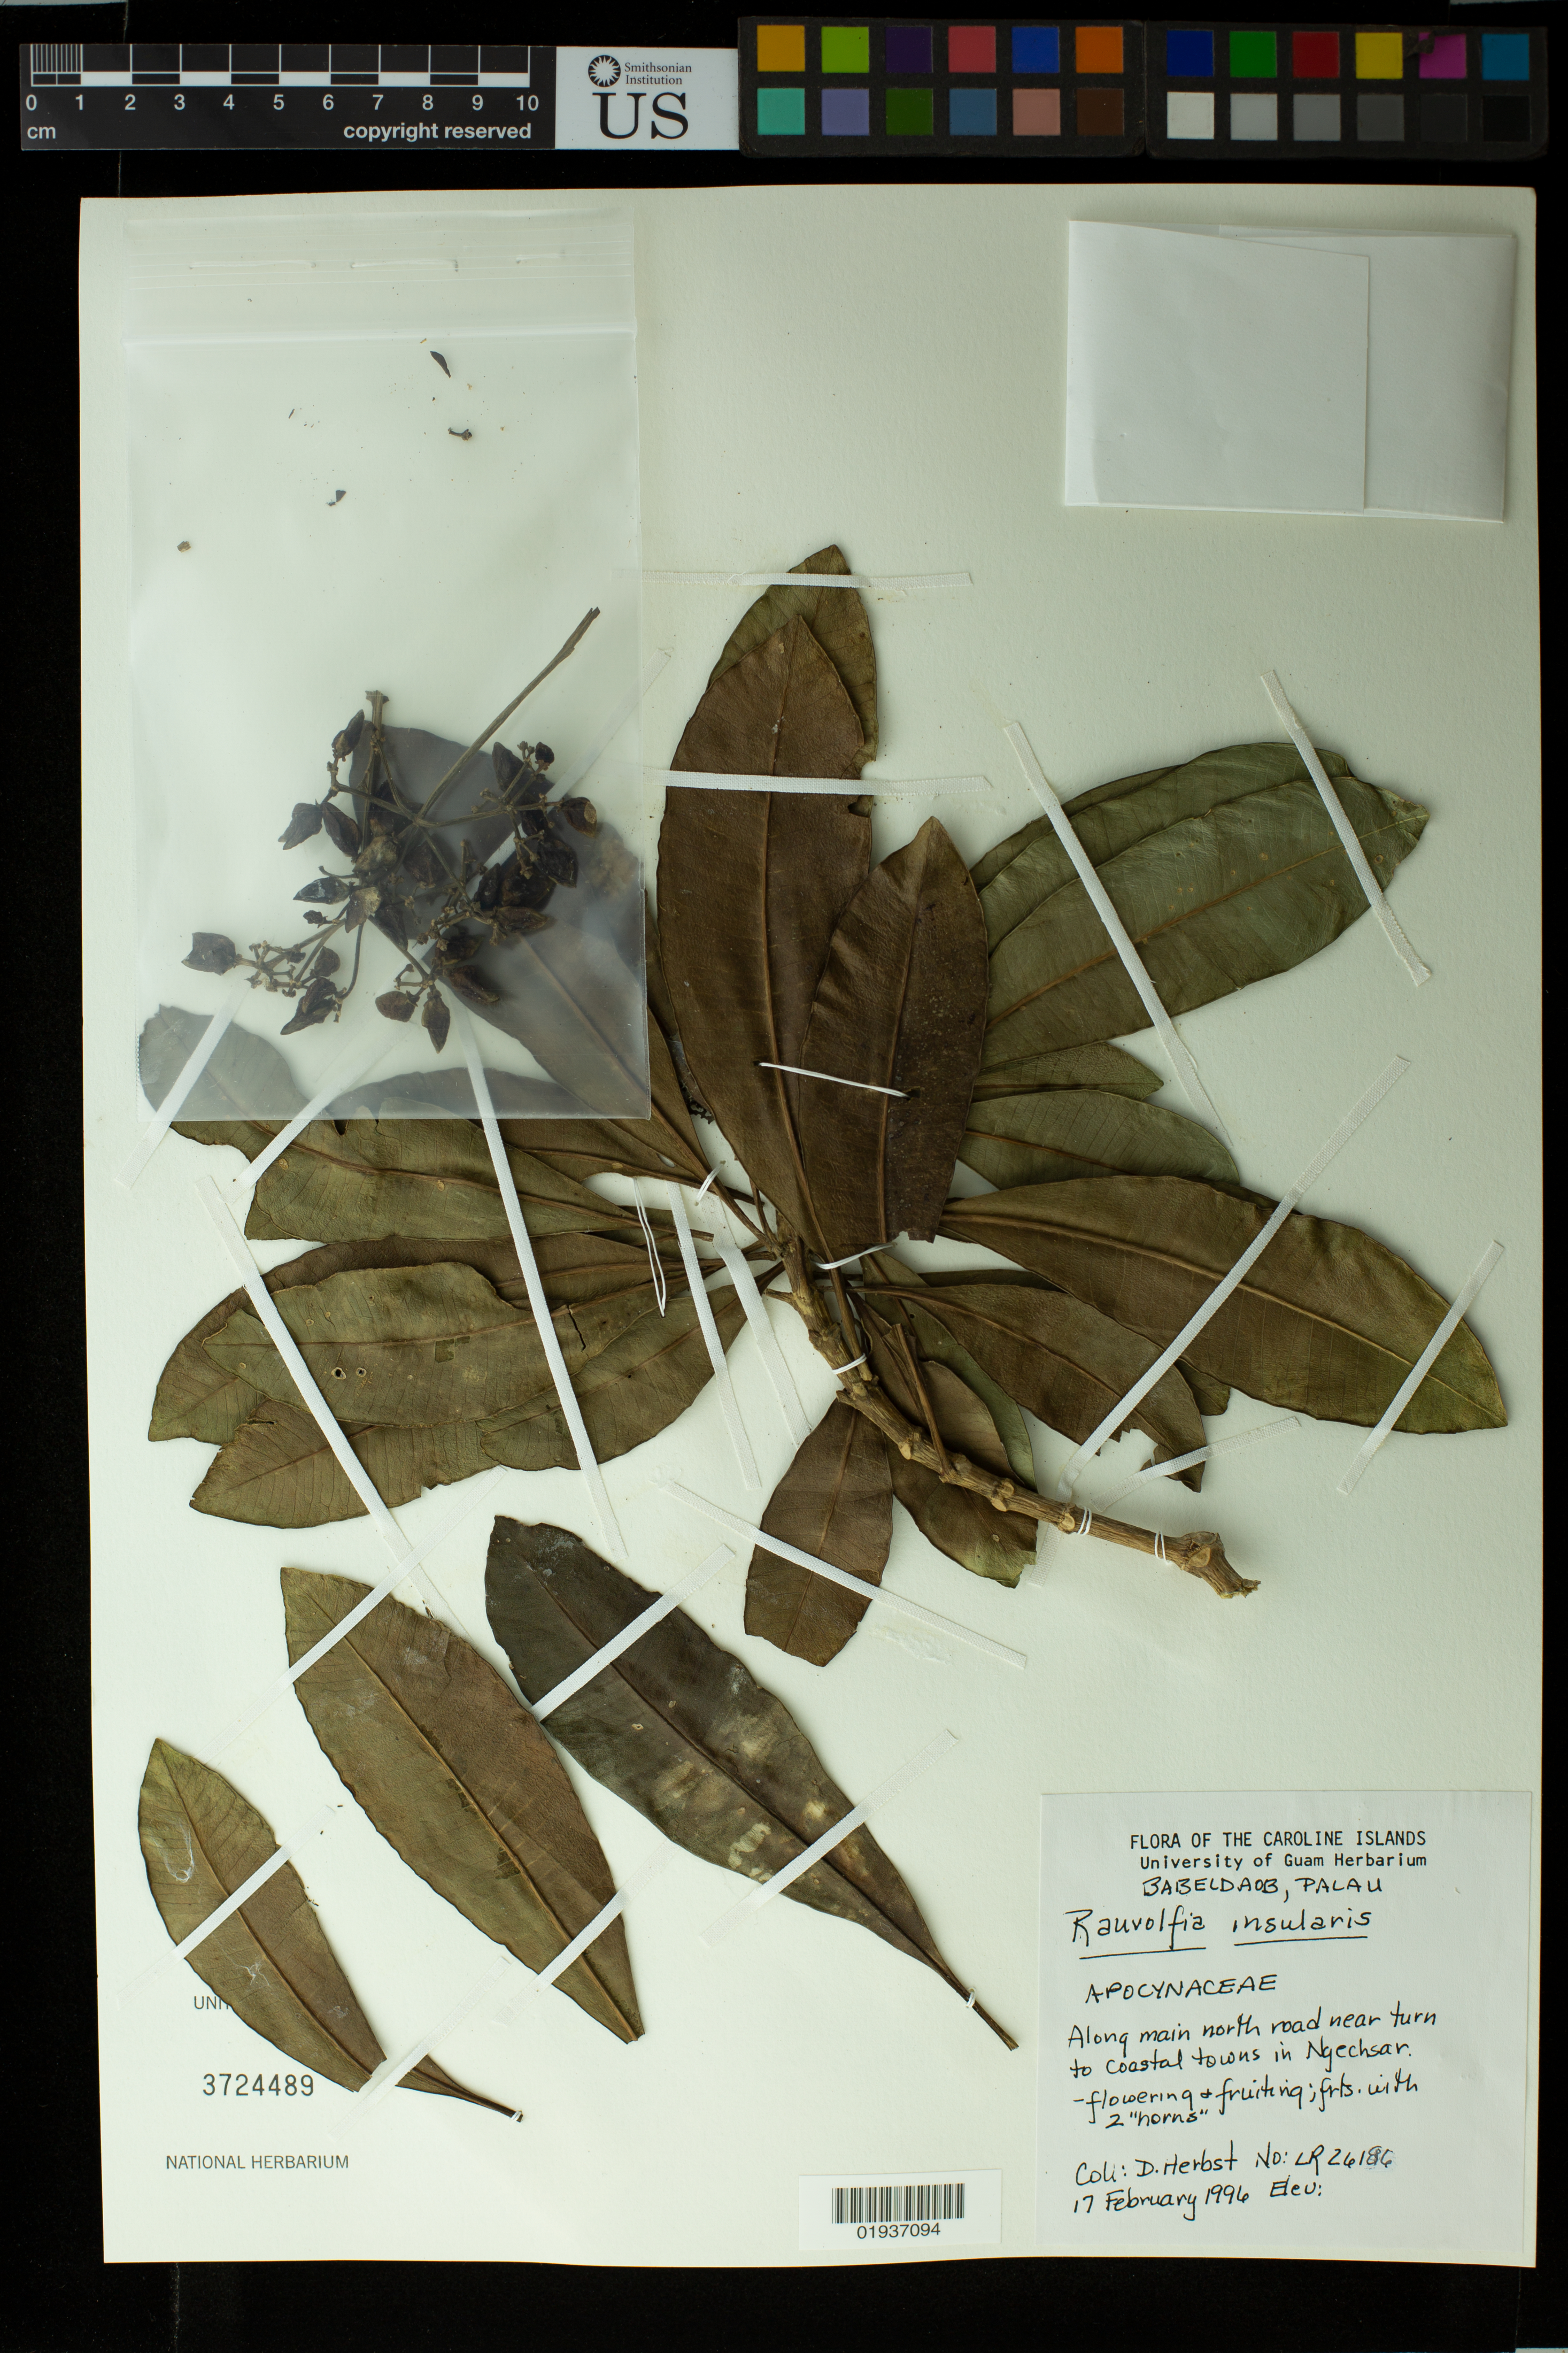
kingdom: Plantae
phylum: Tracheophyta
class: Magnoliopsida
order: Gentianales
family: Apocynaceae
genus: Rauvolfia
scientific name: Rauvolfia insularis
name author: Markgr.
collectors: D. Herbst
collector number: LR26186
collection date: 1996-02-17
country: Palau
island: Babeldaob [Babelthuap]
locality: Babeldaob, Palau. Along main north road near tunr to coastal towns in Ngechsar.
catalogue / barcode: US 3724489